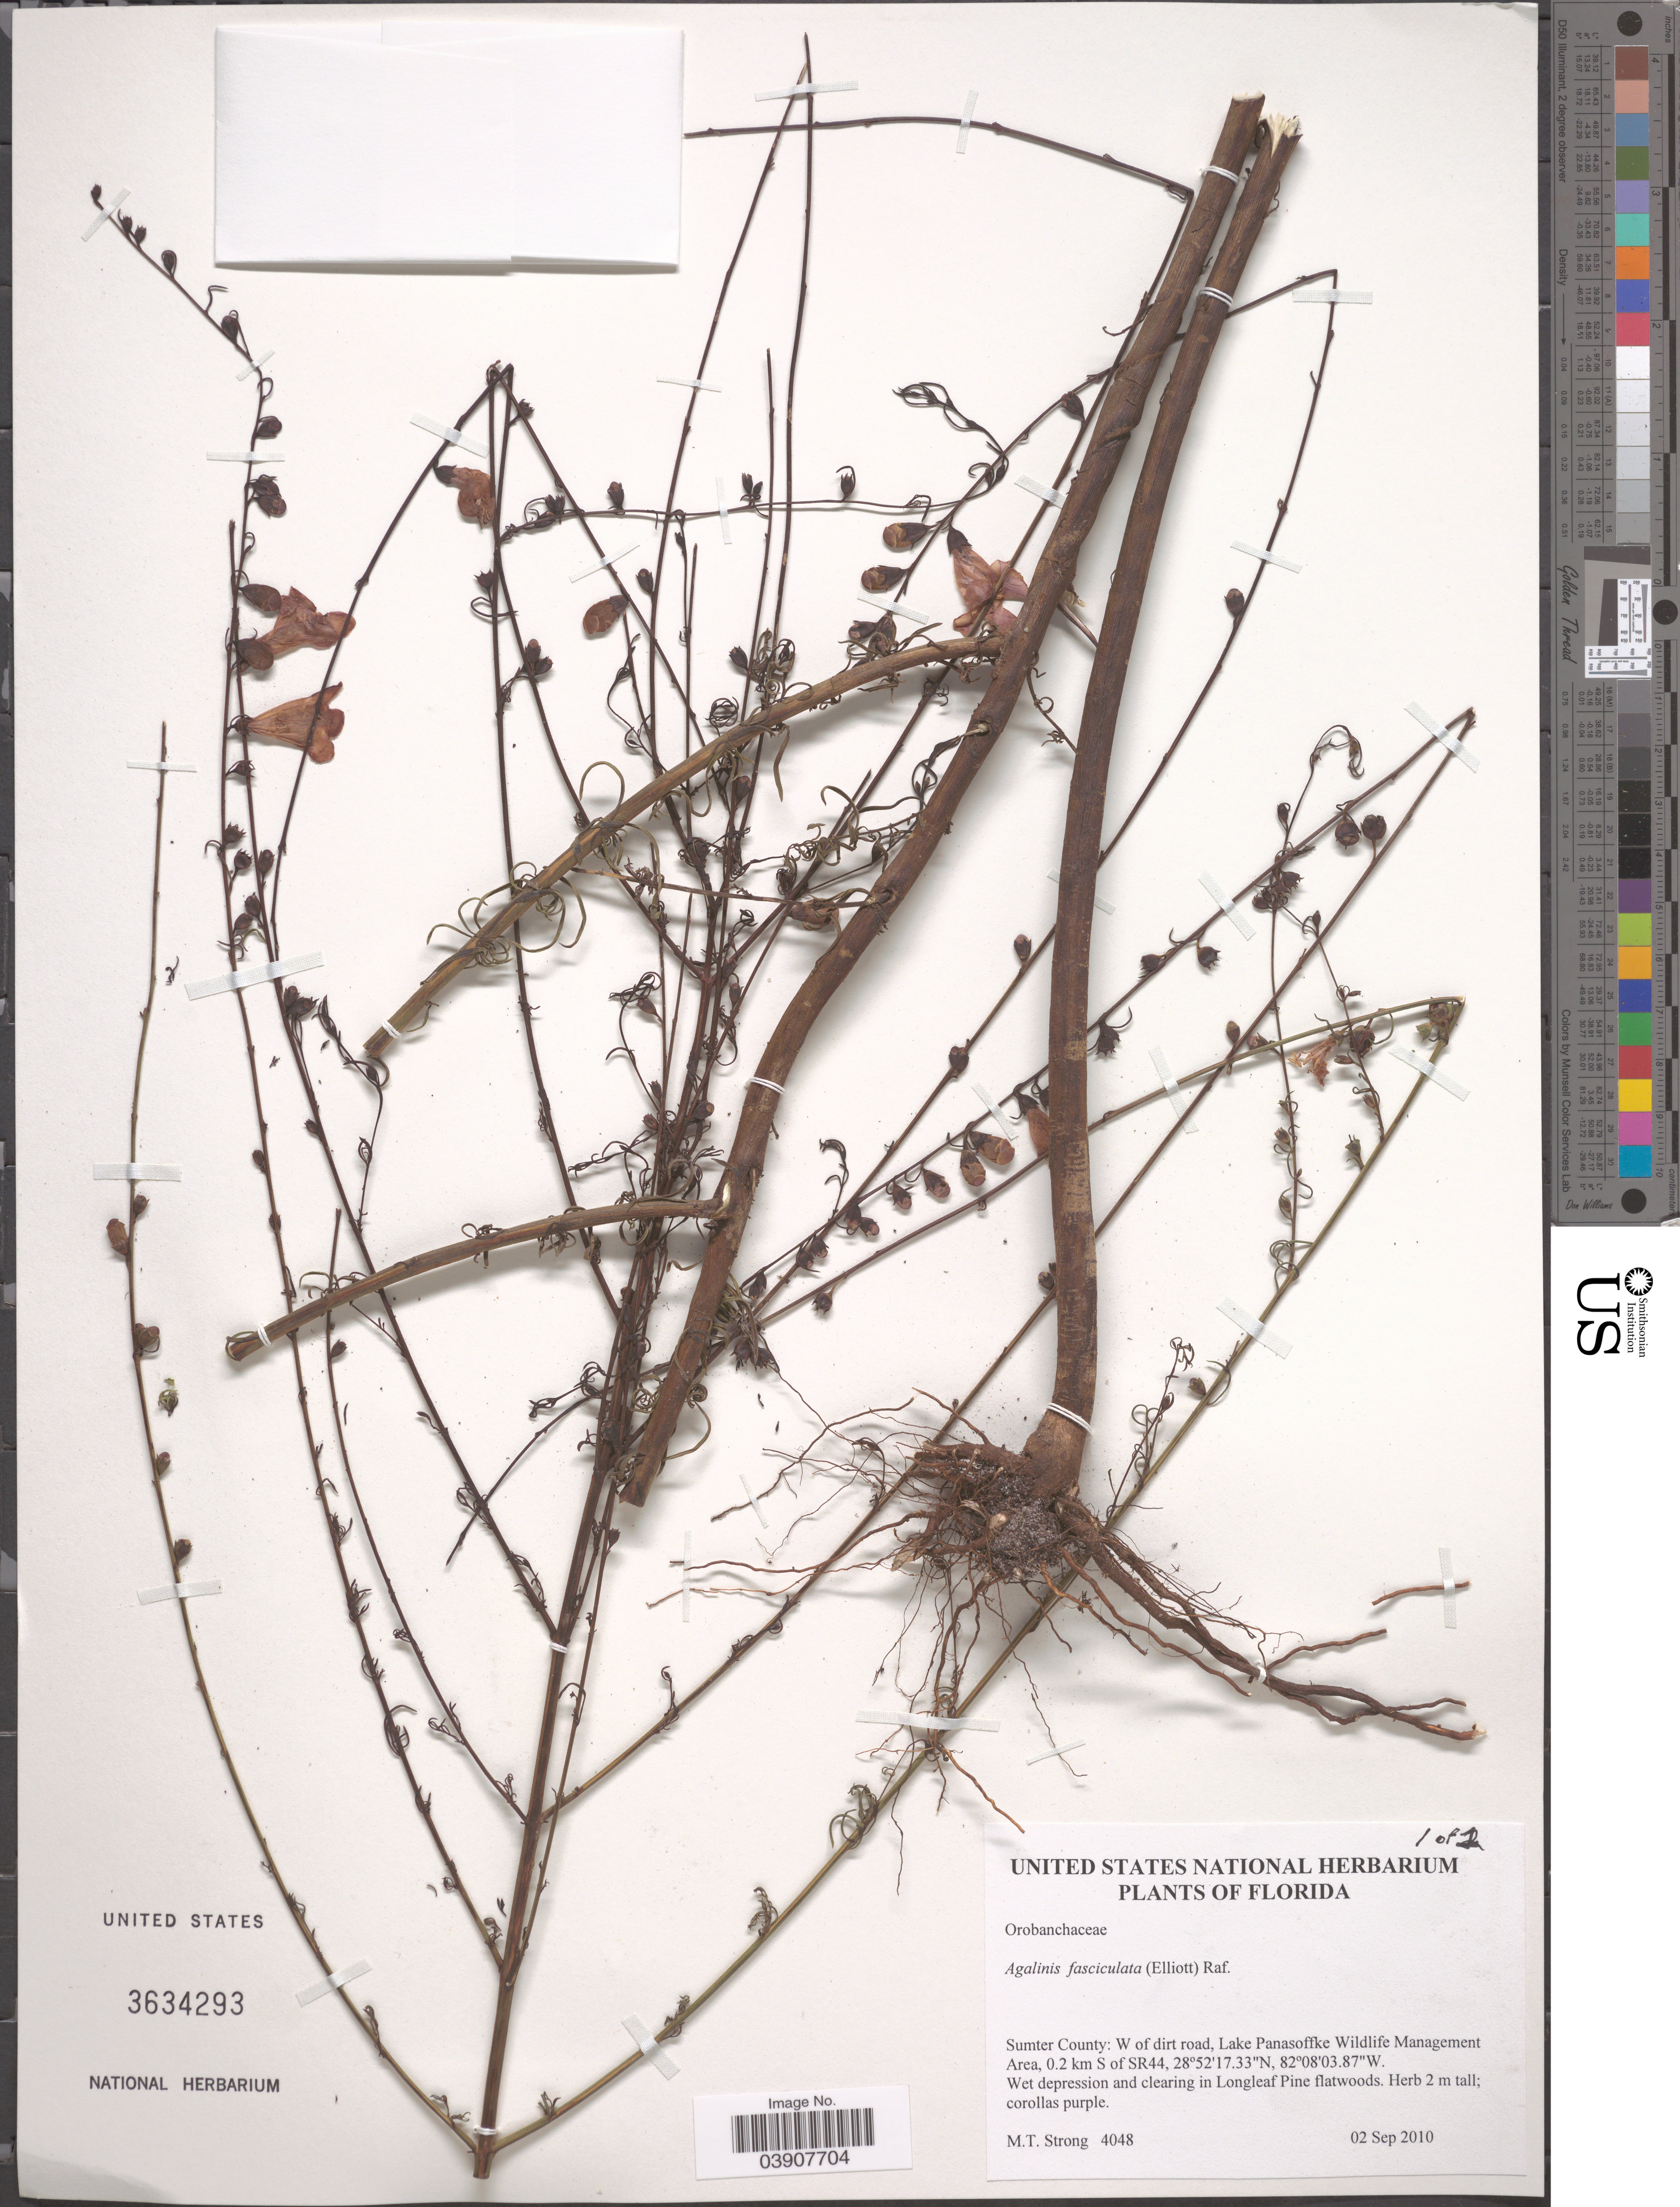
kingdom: Plantae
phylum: Tracheophyta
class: Magnoliopsida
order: Lamiales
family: Orobanchaceae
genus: Agalinis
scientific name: Agalinis fasciculata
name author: (Elliott) Raf.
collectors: M. T. Strong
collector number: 4048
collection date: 2010-09-02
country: United States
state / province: Florida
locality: Sumter County: W of dirt road, Lake Panasoffke Wildlife Management Area, 0.2 km S of SR44.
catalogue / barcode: US 3634293